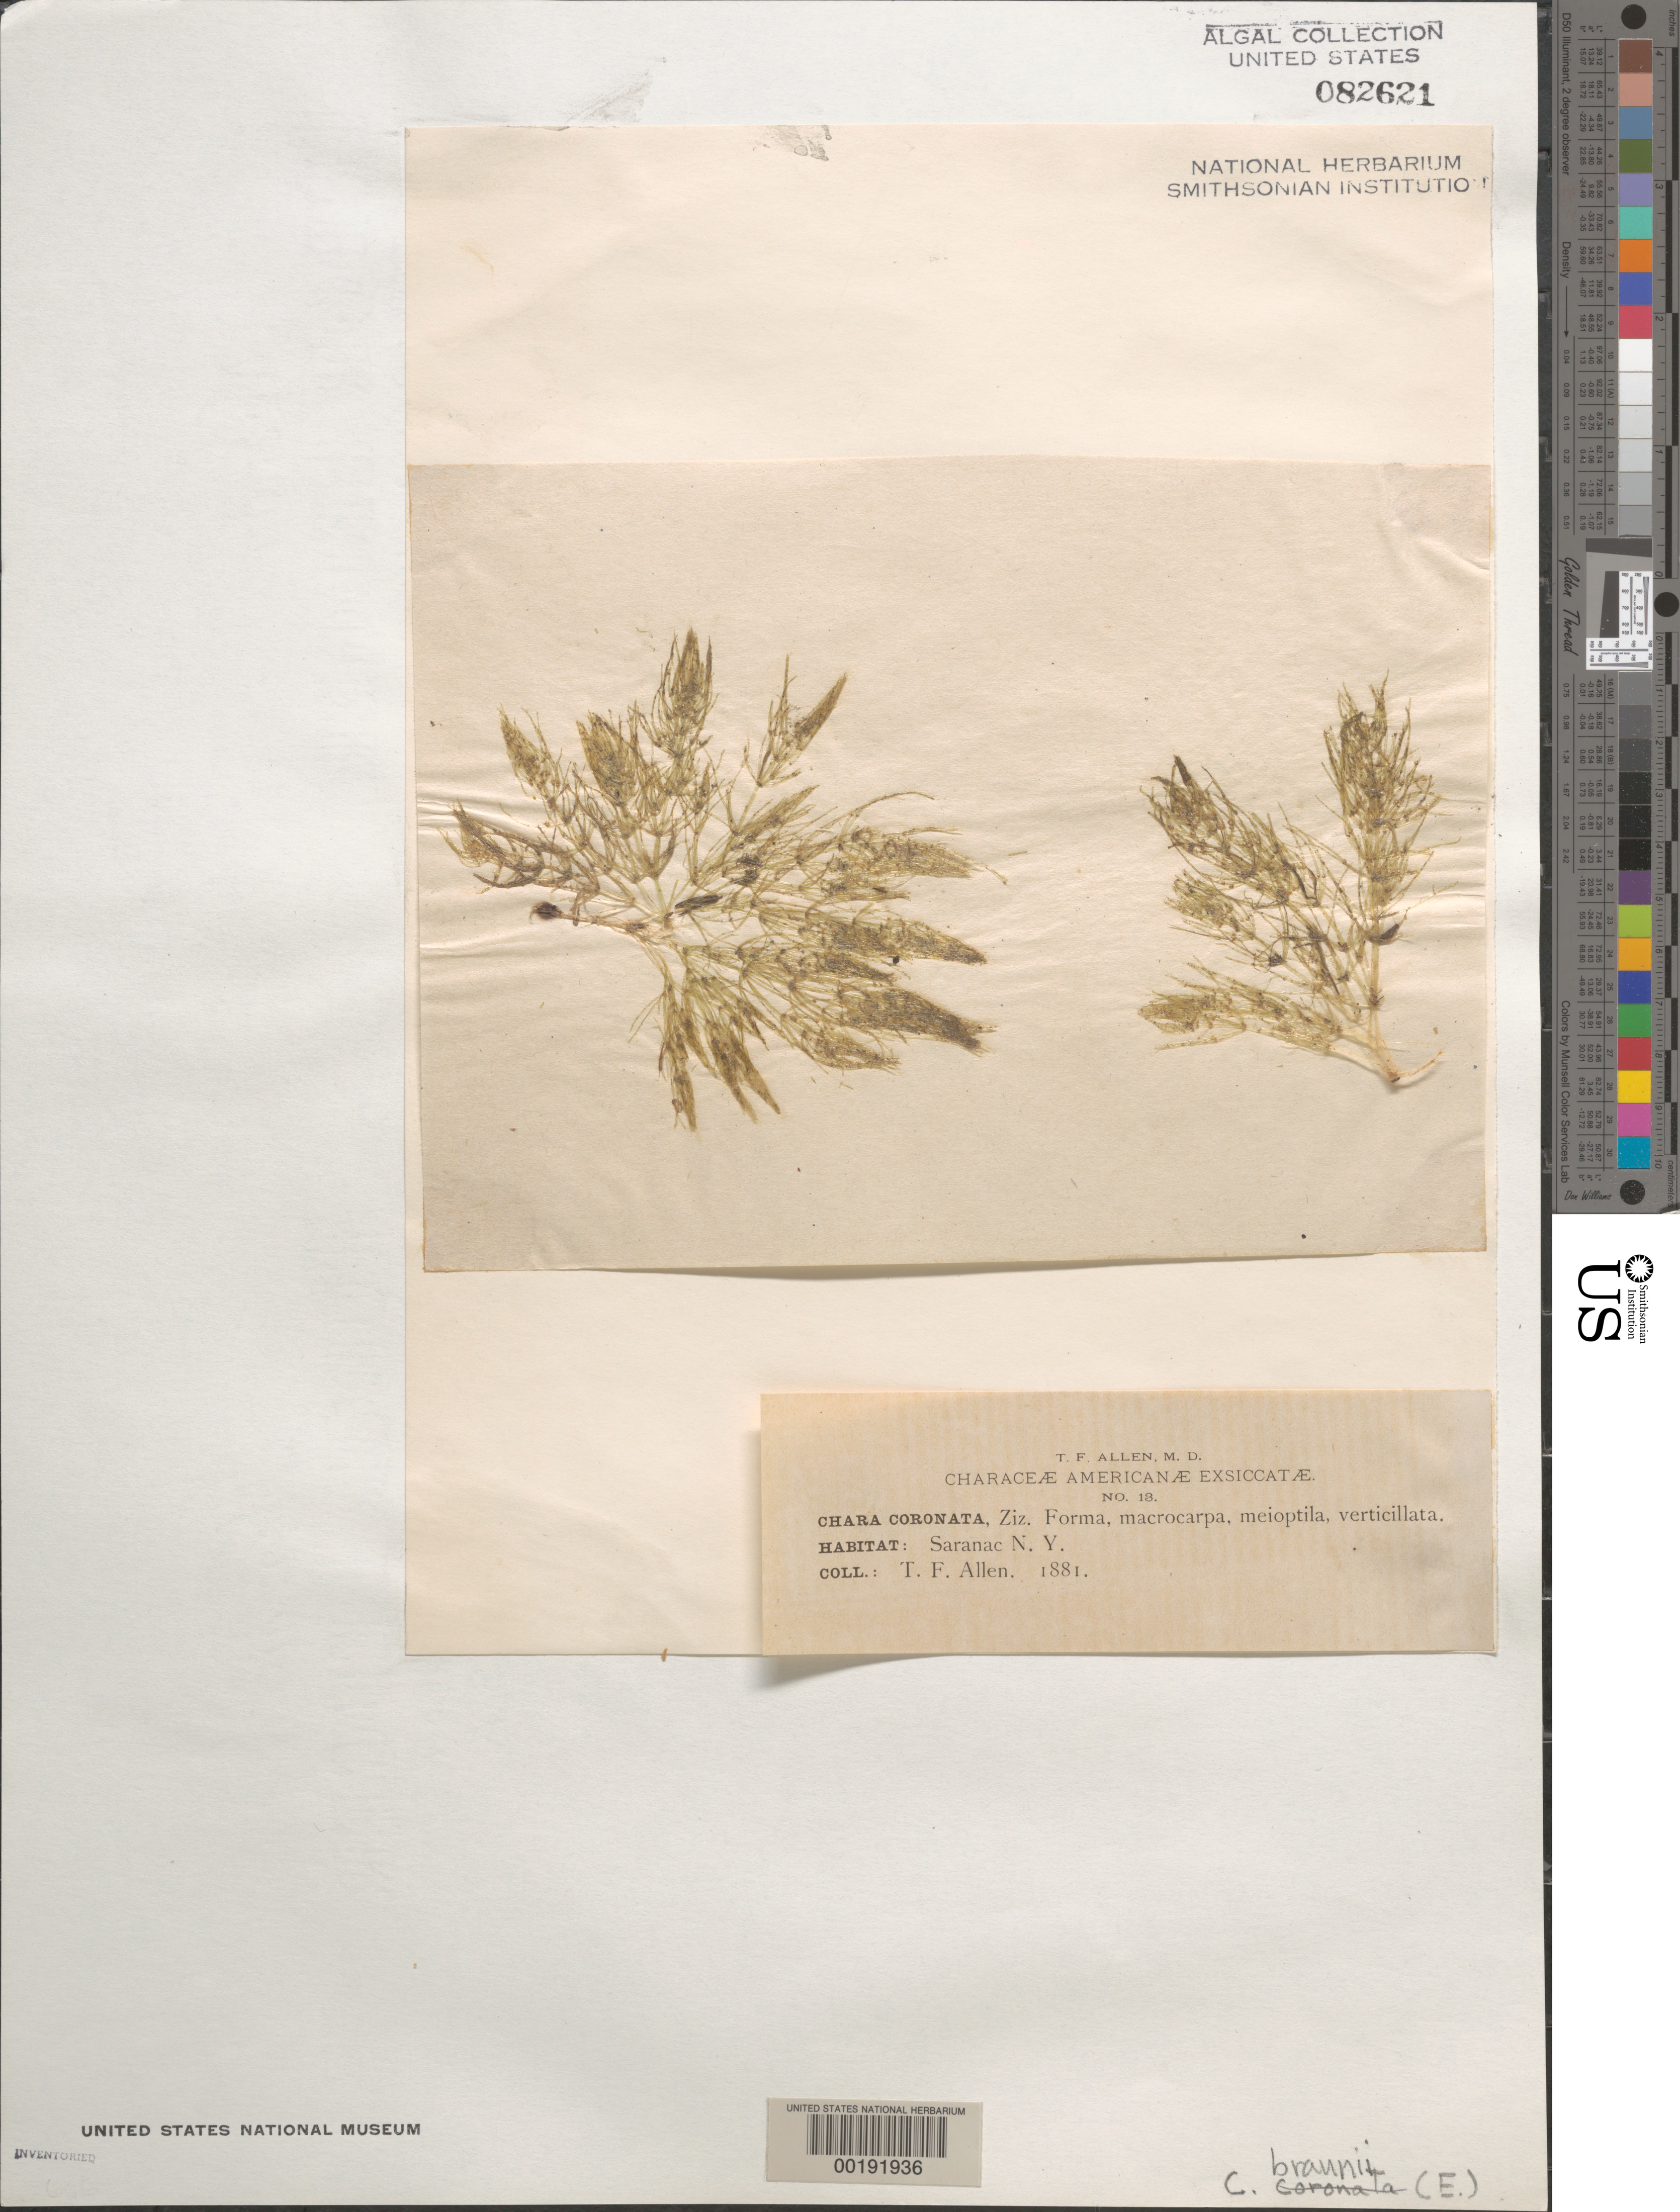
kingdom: Plantae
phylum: Charophyta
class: Charophyceae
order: Charales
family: Characeae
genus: Chara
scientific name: Chara braunii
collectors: T. F. Allen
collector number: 18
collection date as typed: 1881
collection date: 1881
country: United States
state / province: New York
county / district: Franklin County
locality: Saranac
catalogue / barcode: US 82621